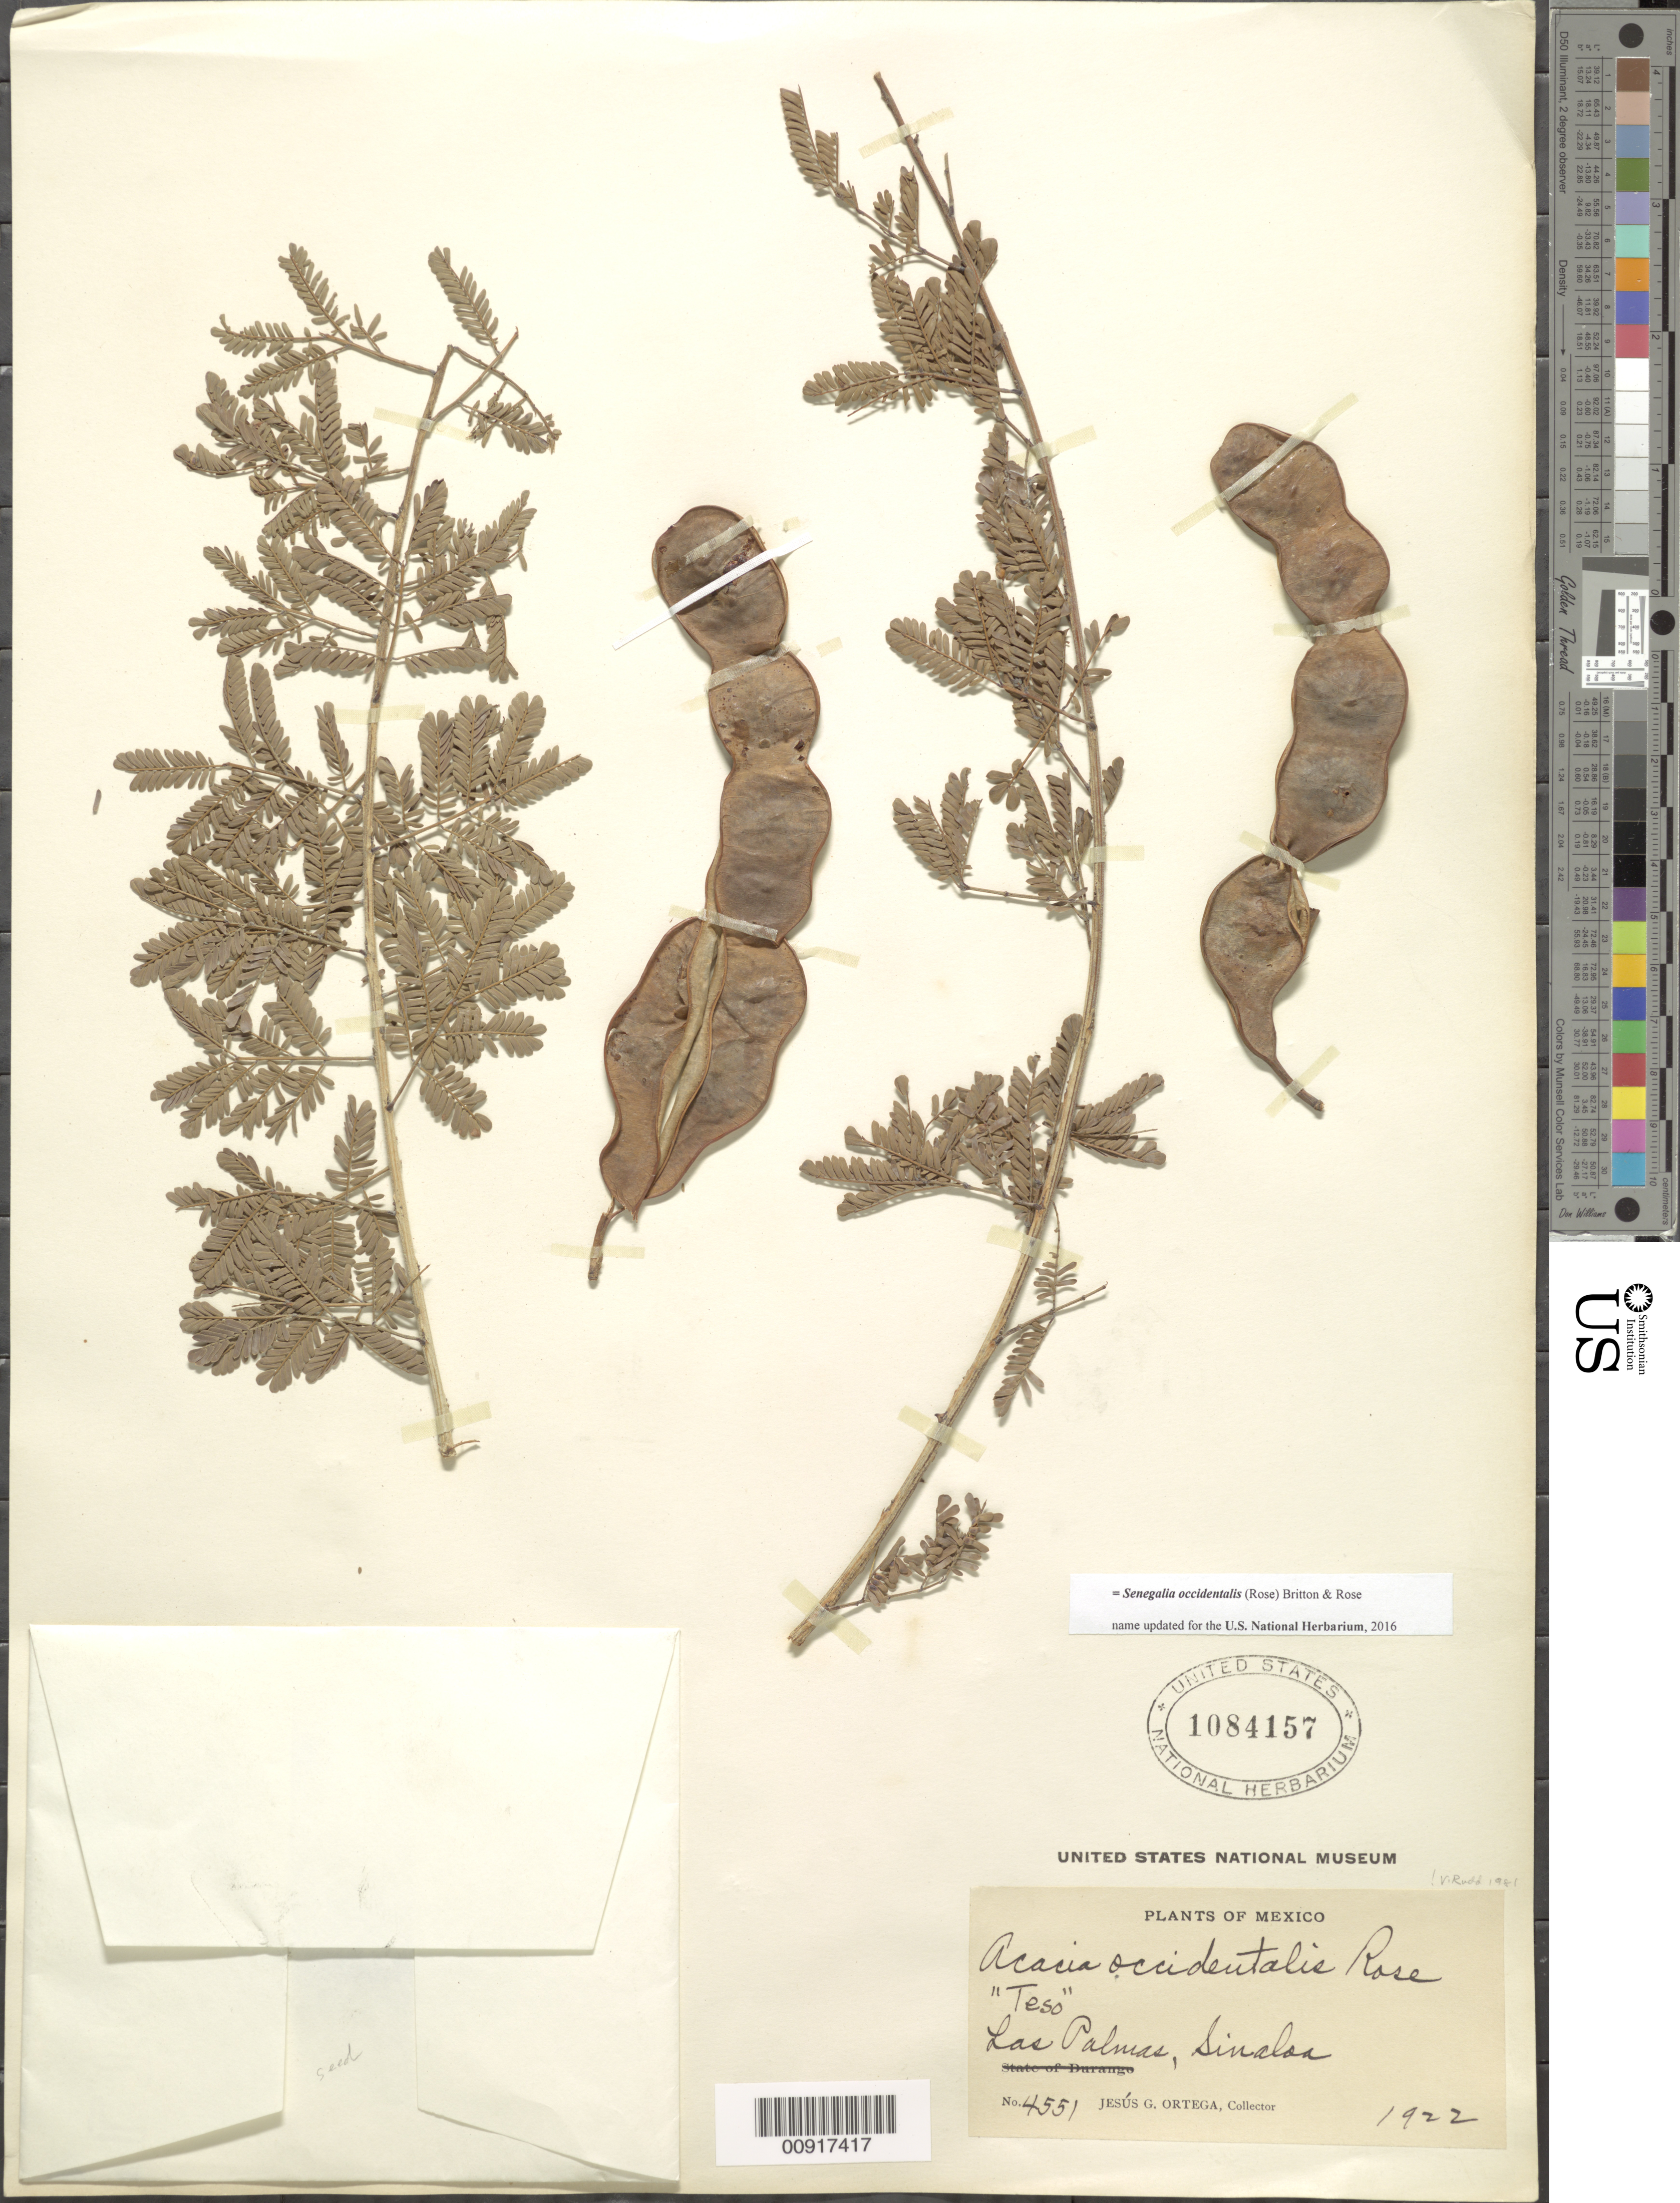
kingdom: Plantae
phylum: Tracheophyta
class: Magnoliopsida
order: Fabales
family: Fabaceae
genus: Senegalia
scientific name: Senegalia occidentalis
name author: (Rose) Britton & Rose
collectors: J. Ortega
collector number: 4551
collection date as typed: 1922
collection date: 1922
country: Mexico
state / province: Sinaloa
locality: Las Palmas, Sinaloa.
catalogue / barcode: US 1084157